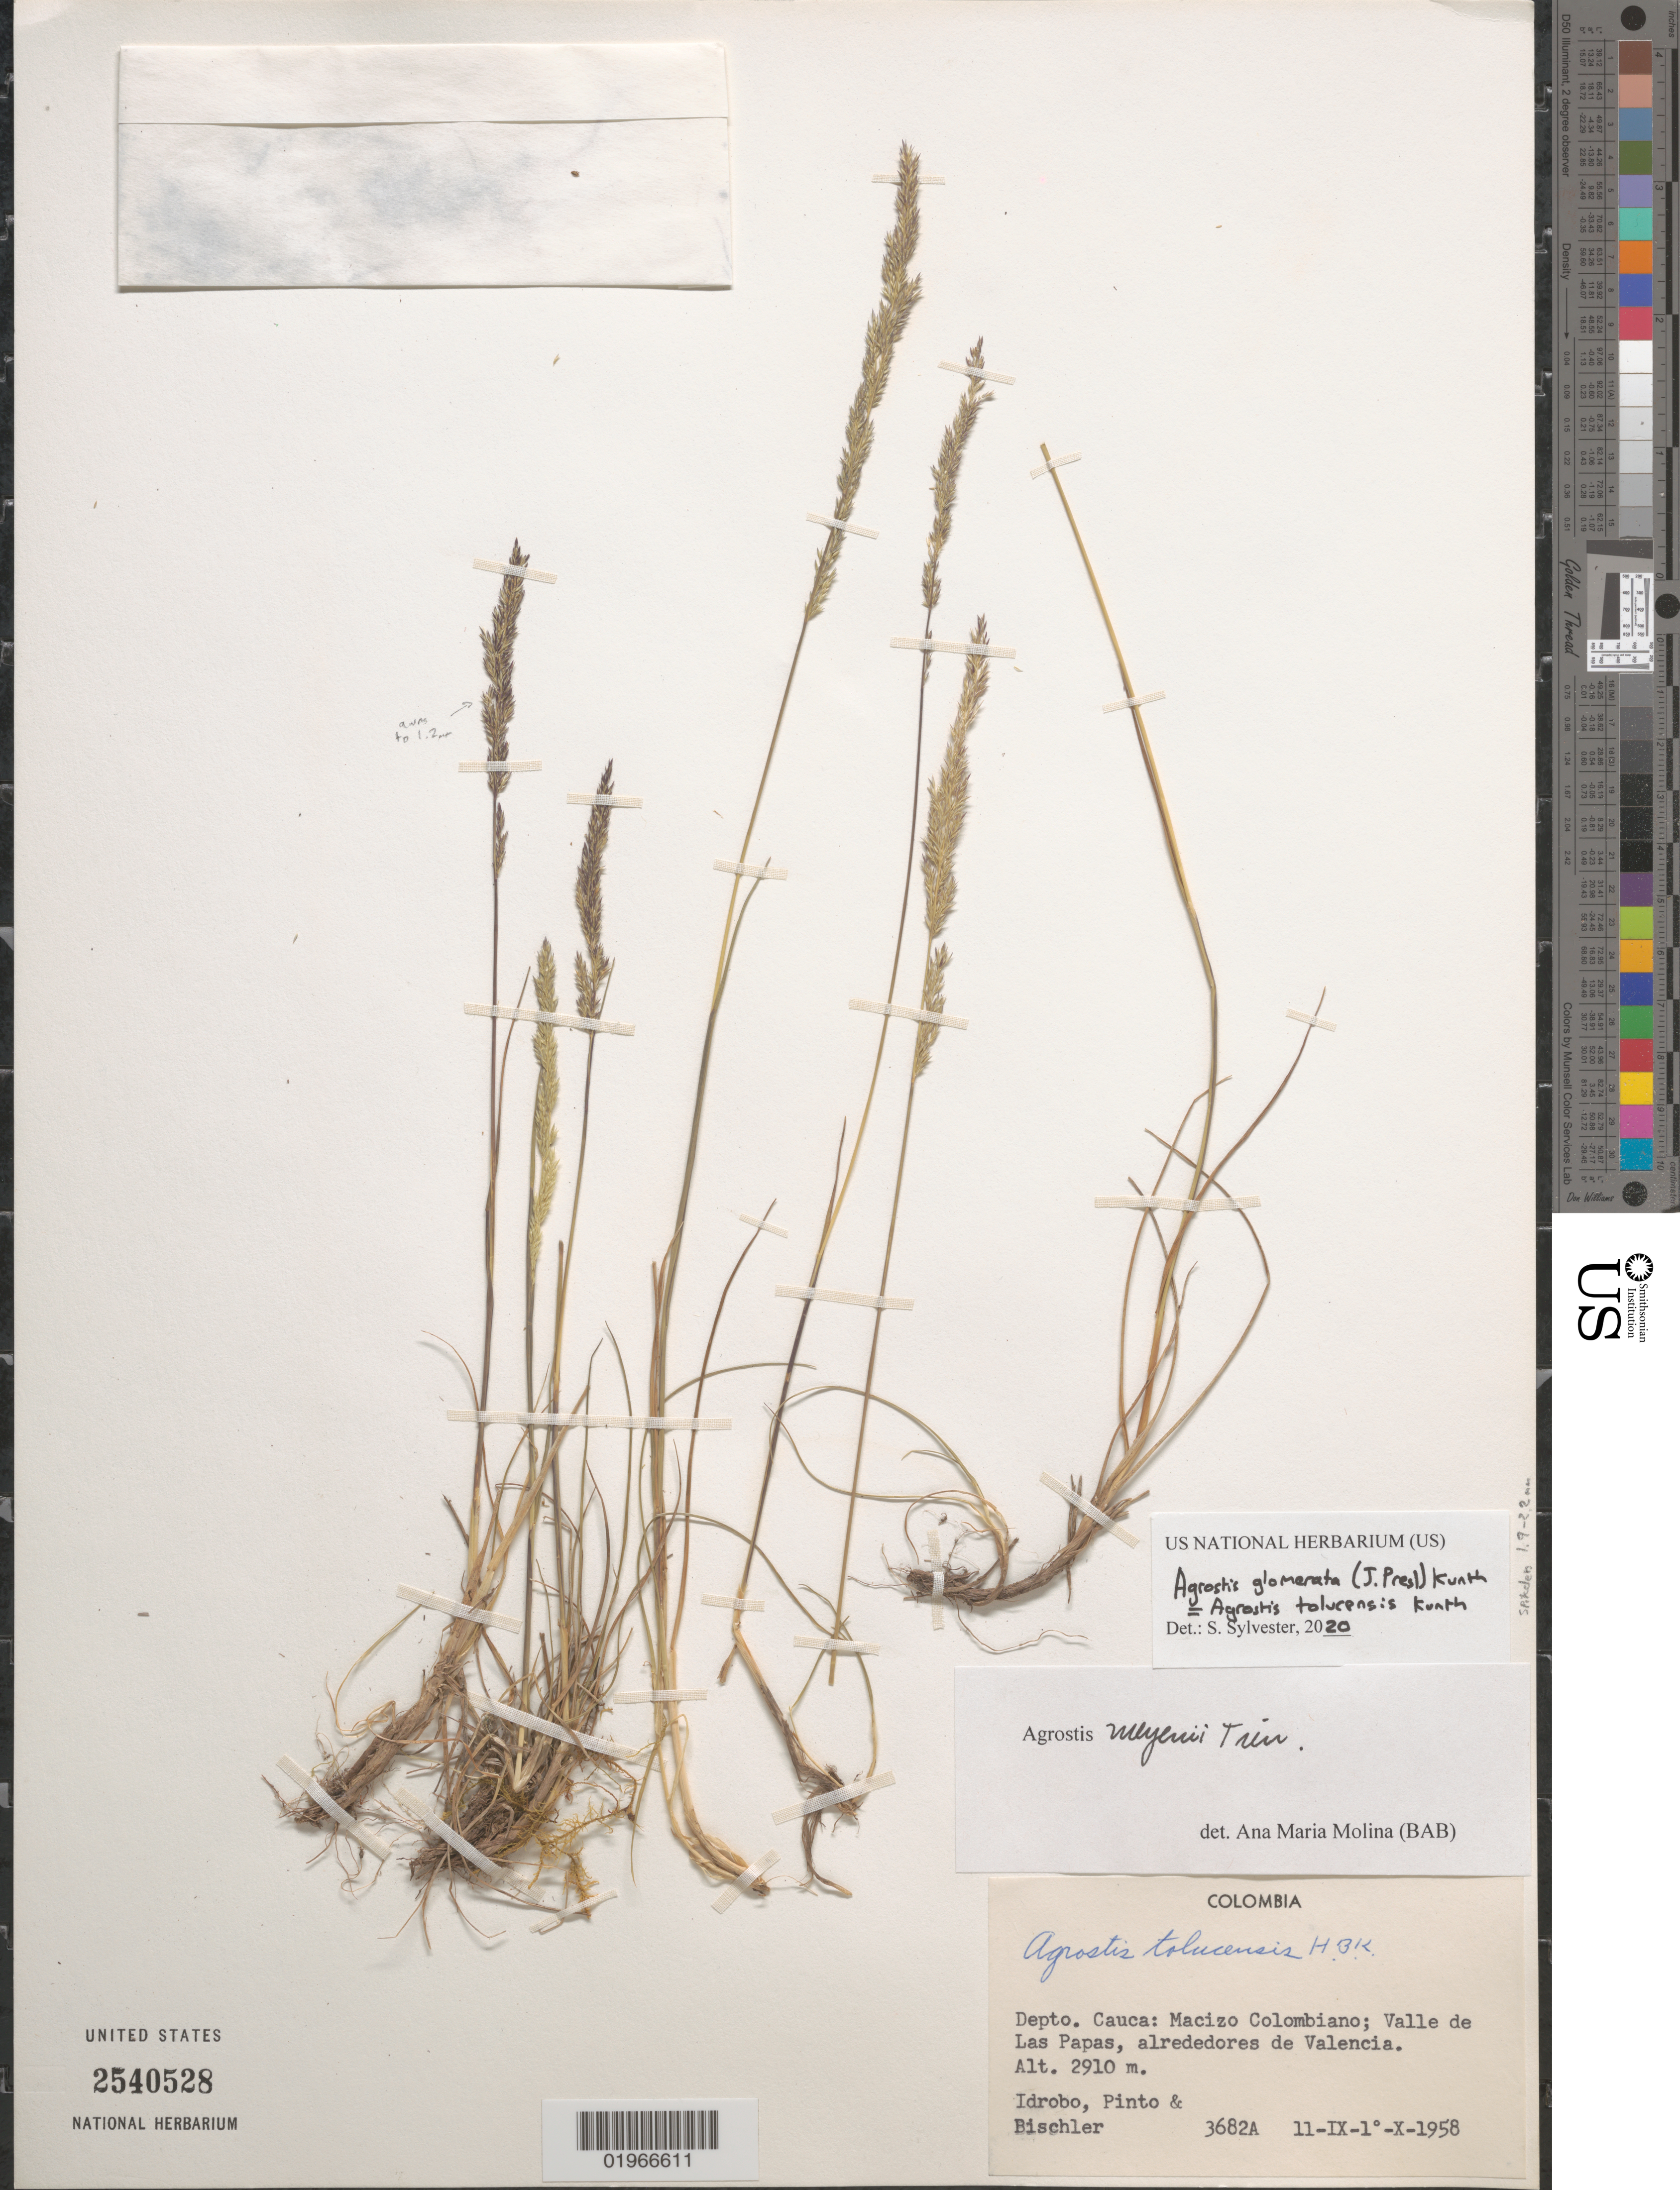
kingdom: Plantae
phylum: Tracheophyta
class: Liliopsida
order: Poales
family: Poaceae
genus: Agrostis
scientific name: Agrostis tolucensis Kunth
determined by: Sylvester, Steven P.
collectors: J. Idrobo, P. Pinto & H. Bischler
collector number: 3682A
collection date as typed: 11-IX-1-X-1958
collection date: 1958-09-11/1958-10-01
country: Colombia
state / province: Cauca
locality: Macizo Colombiano; Valle de Las Papas, alrededores de Valencia.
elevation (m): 2910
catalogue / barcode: US 2540528